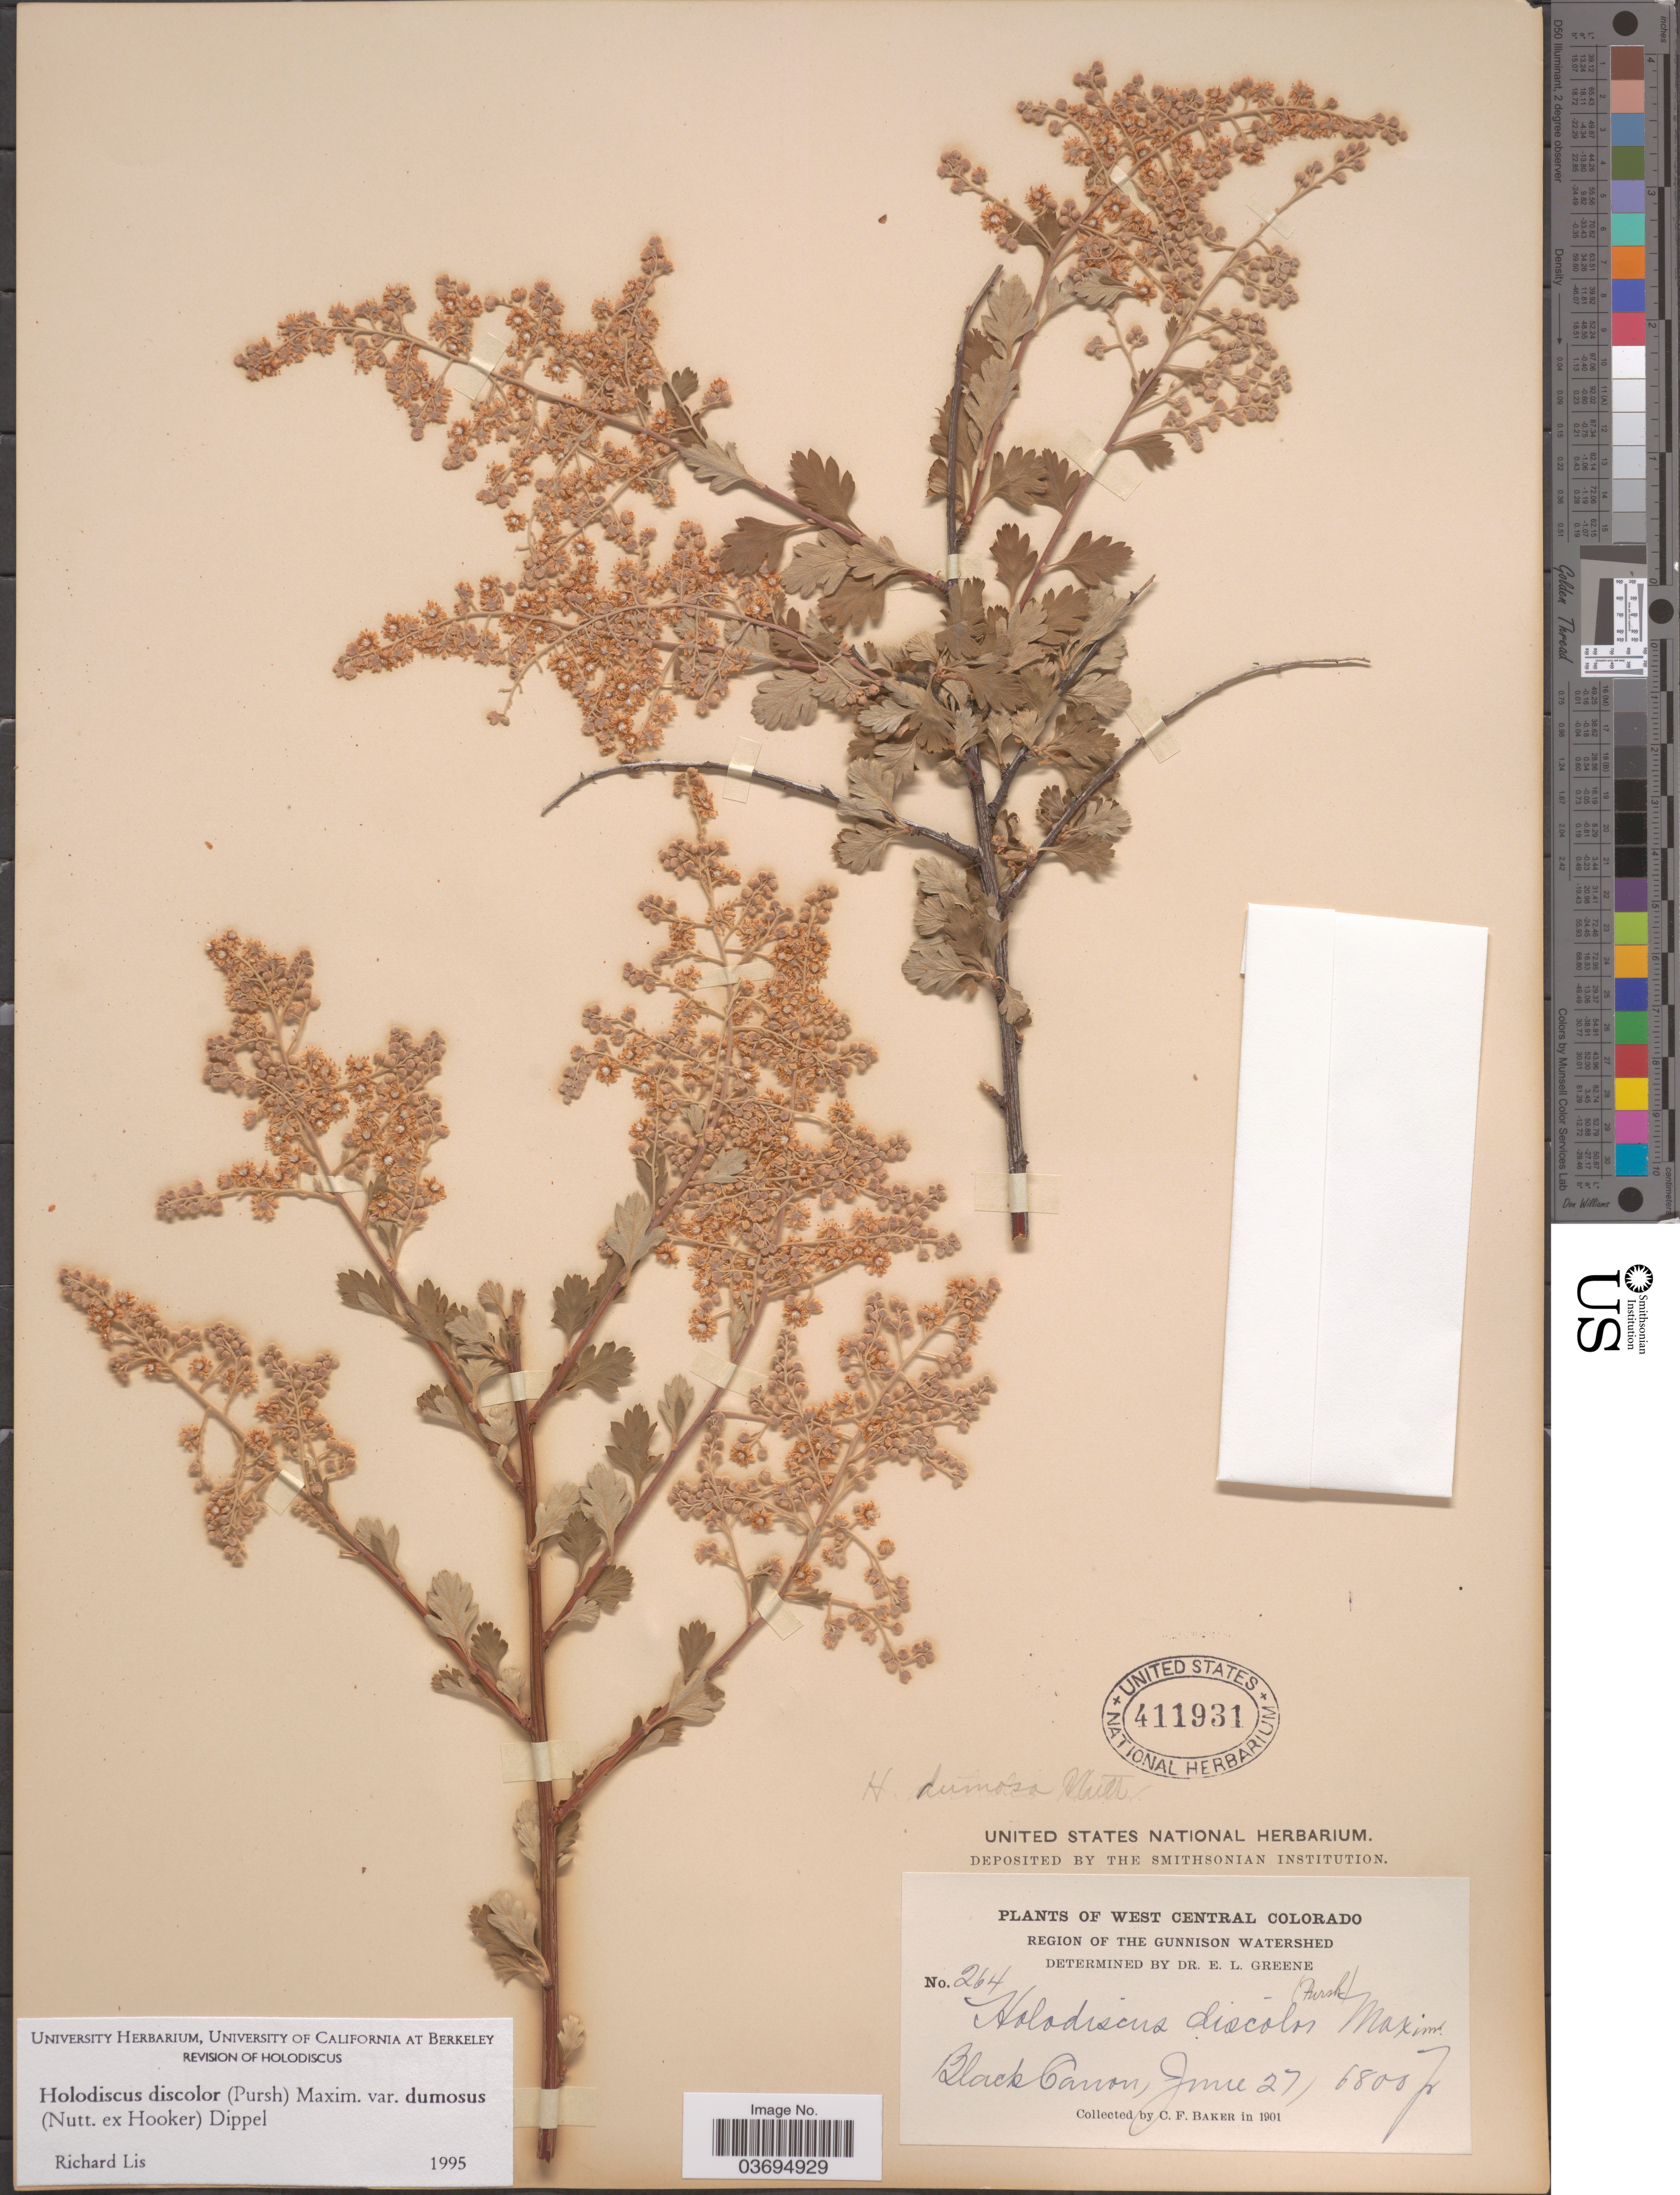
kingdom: Plantae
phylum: Tracheophyta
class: Magnoliopsida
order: Rosales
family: Rosaceae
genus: Holodiscus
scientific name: Holodiscus discolor var. dumosus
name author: Maxim. ex J.M. Coult.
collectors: C. F. Baker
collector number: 264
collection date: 1901-06-27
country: United States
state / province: Colorado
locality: West Central Colorado. Region of the Gunnison Watershed. Black Canon,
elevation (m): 2073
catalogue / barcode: US 411931